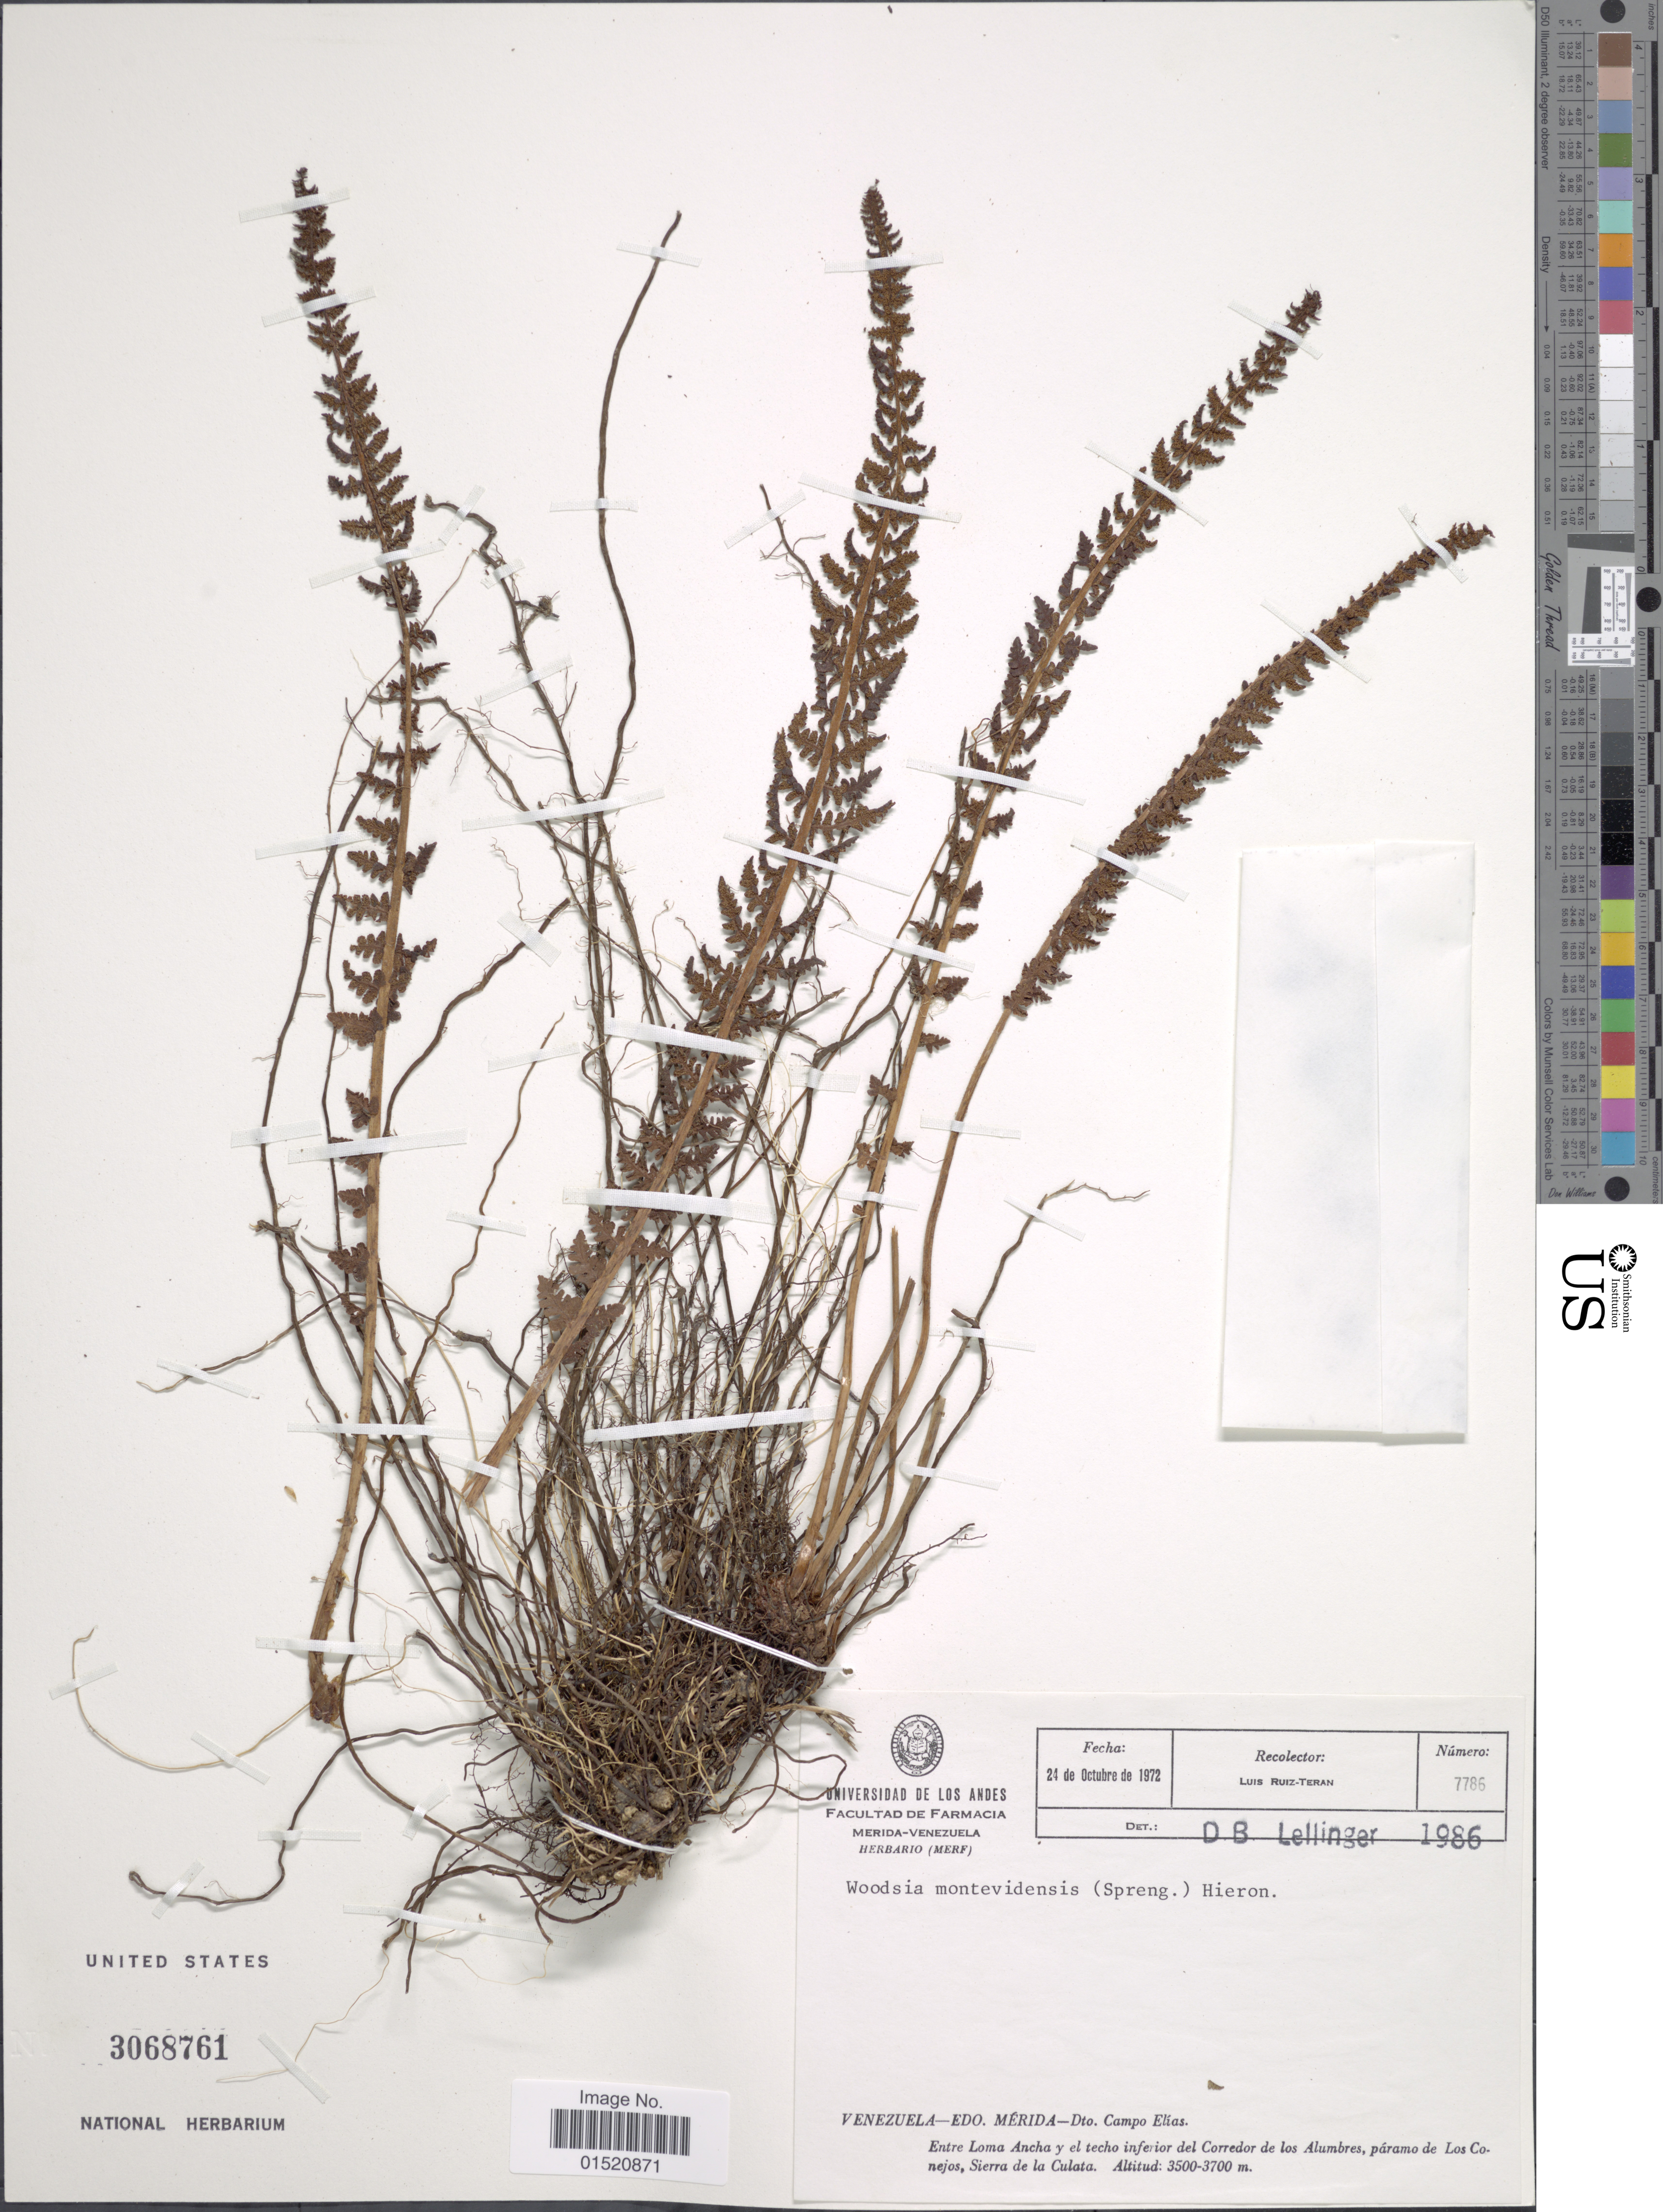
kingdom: Plantae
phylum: Tracheophyta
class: Polypodiopsida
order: Polypodiales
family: Woodsiaceae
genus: Woodsia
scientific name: Woodsia montevidensis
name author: (Spreng.) Hieron.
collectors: L. Teran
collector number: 7786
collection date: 1972-10-24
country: Venezuela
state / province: Mérida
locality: Dto Campo Elías, ENtre Loma Ancha y el techo inferior del Corredor de los Alumbres, páramo de Los Conejos, Sierra de la Culata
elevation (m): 3500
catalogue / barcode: US 3068761